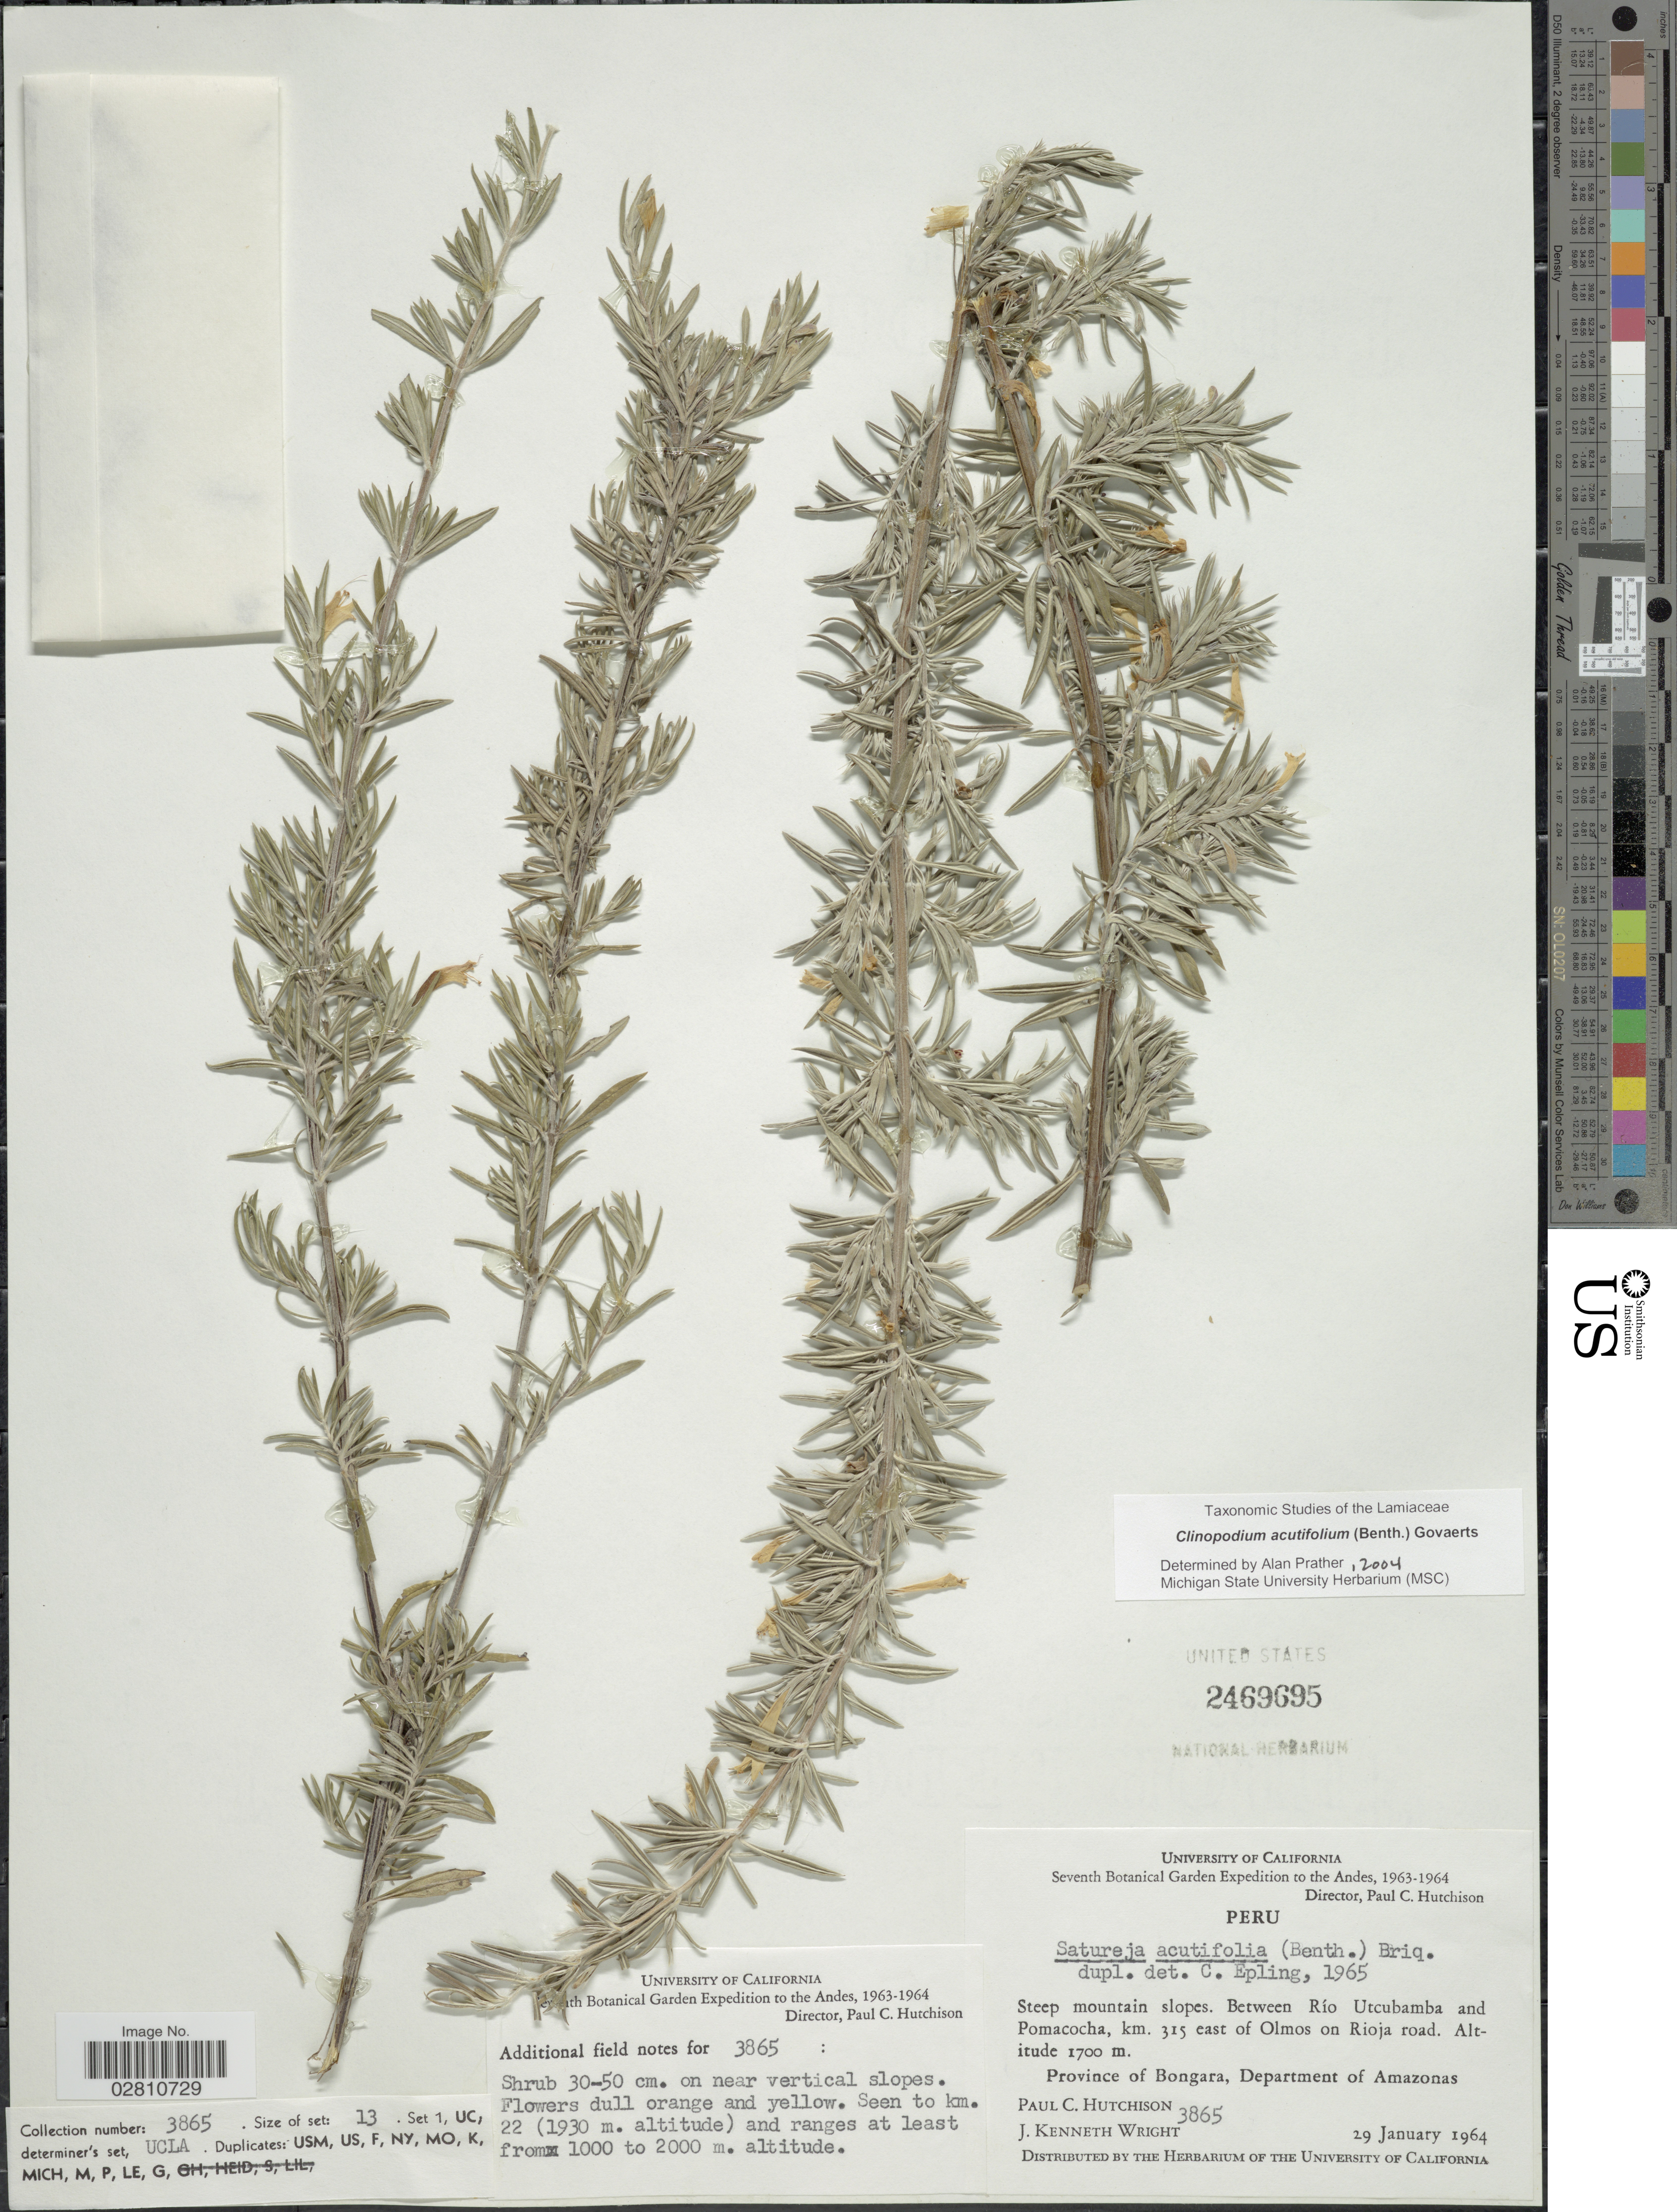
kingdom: Plantae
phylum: Tracheophyta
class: Magnoliopsida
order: Lamiales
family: Lamiaceae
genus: Clinopodium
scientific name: Clinopodium acutifolium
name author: (Benth.) Govaerts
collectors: P. C. Hutchison & J. K. Wright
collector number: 3865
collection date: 1964-01-29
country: Peru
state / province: Amazonas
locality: Steep mountain slopes, Between Río Utcubamba and Pomacocha, km. 315 east of Olmos on Rioja road. Province of Bongara, Department of Amazonas. Andes.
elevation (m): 1700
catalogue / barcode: US 2469695